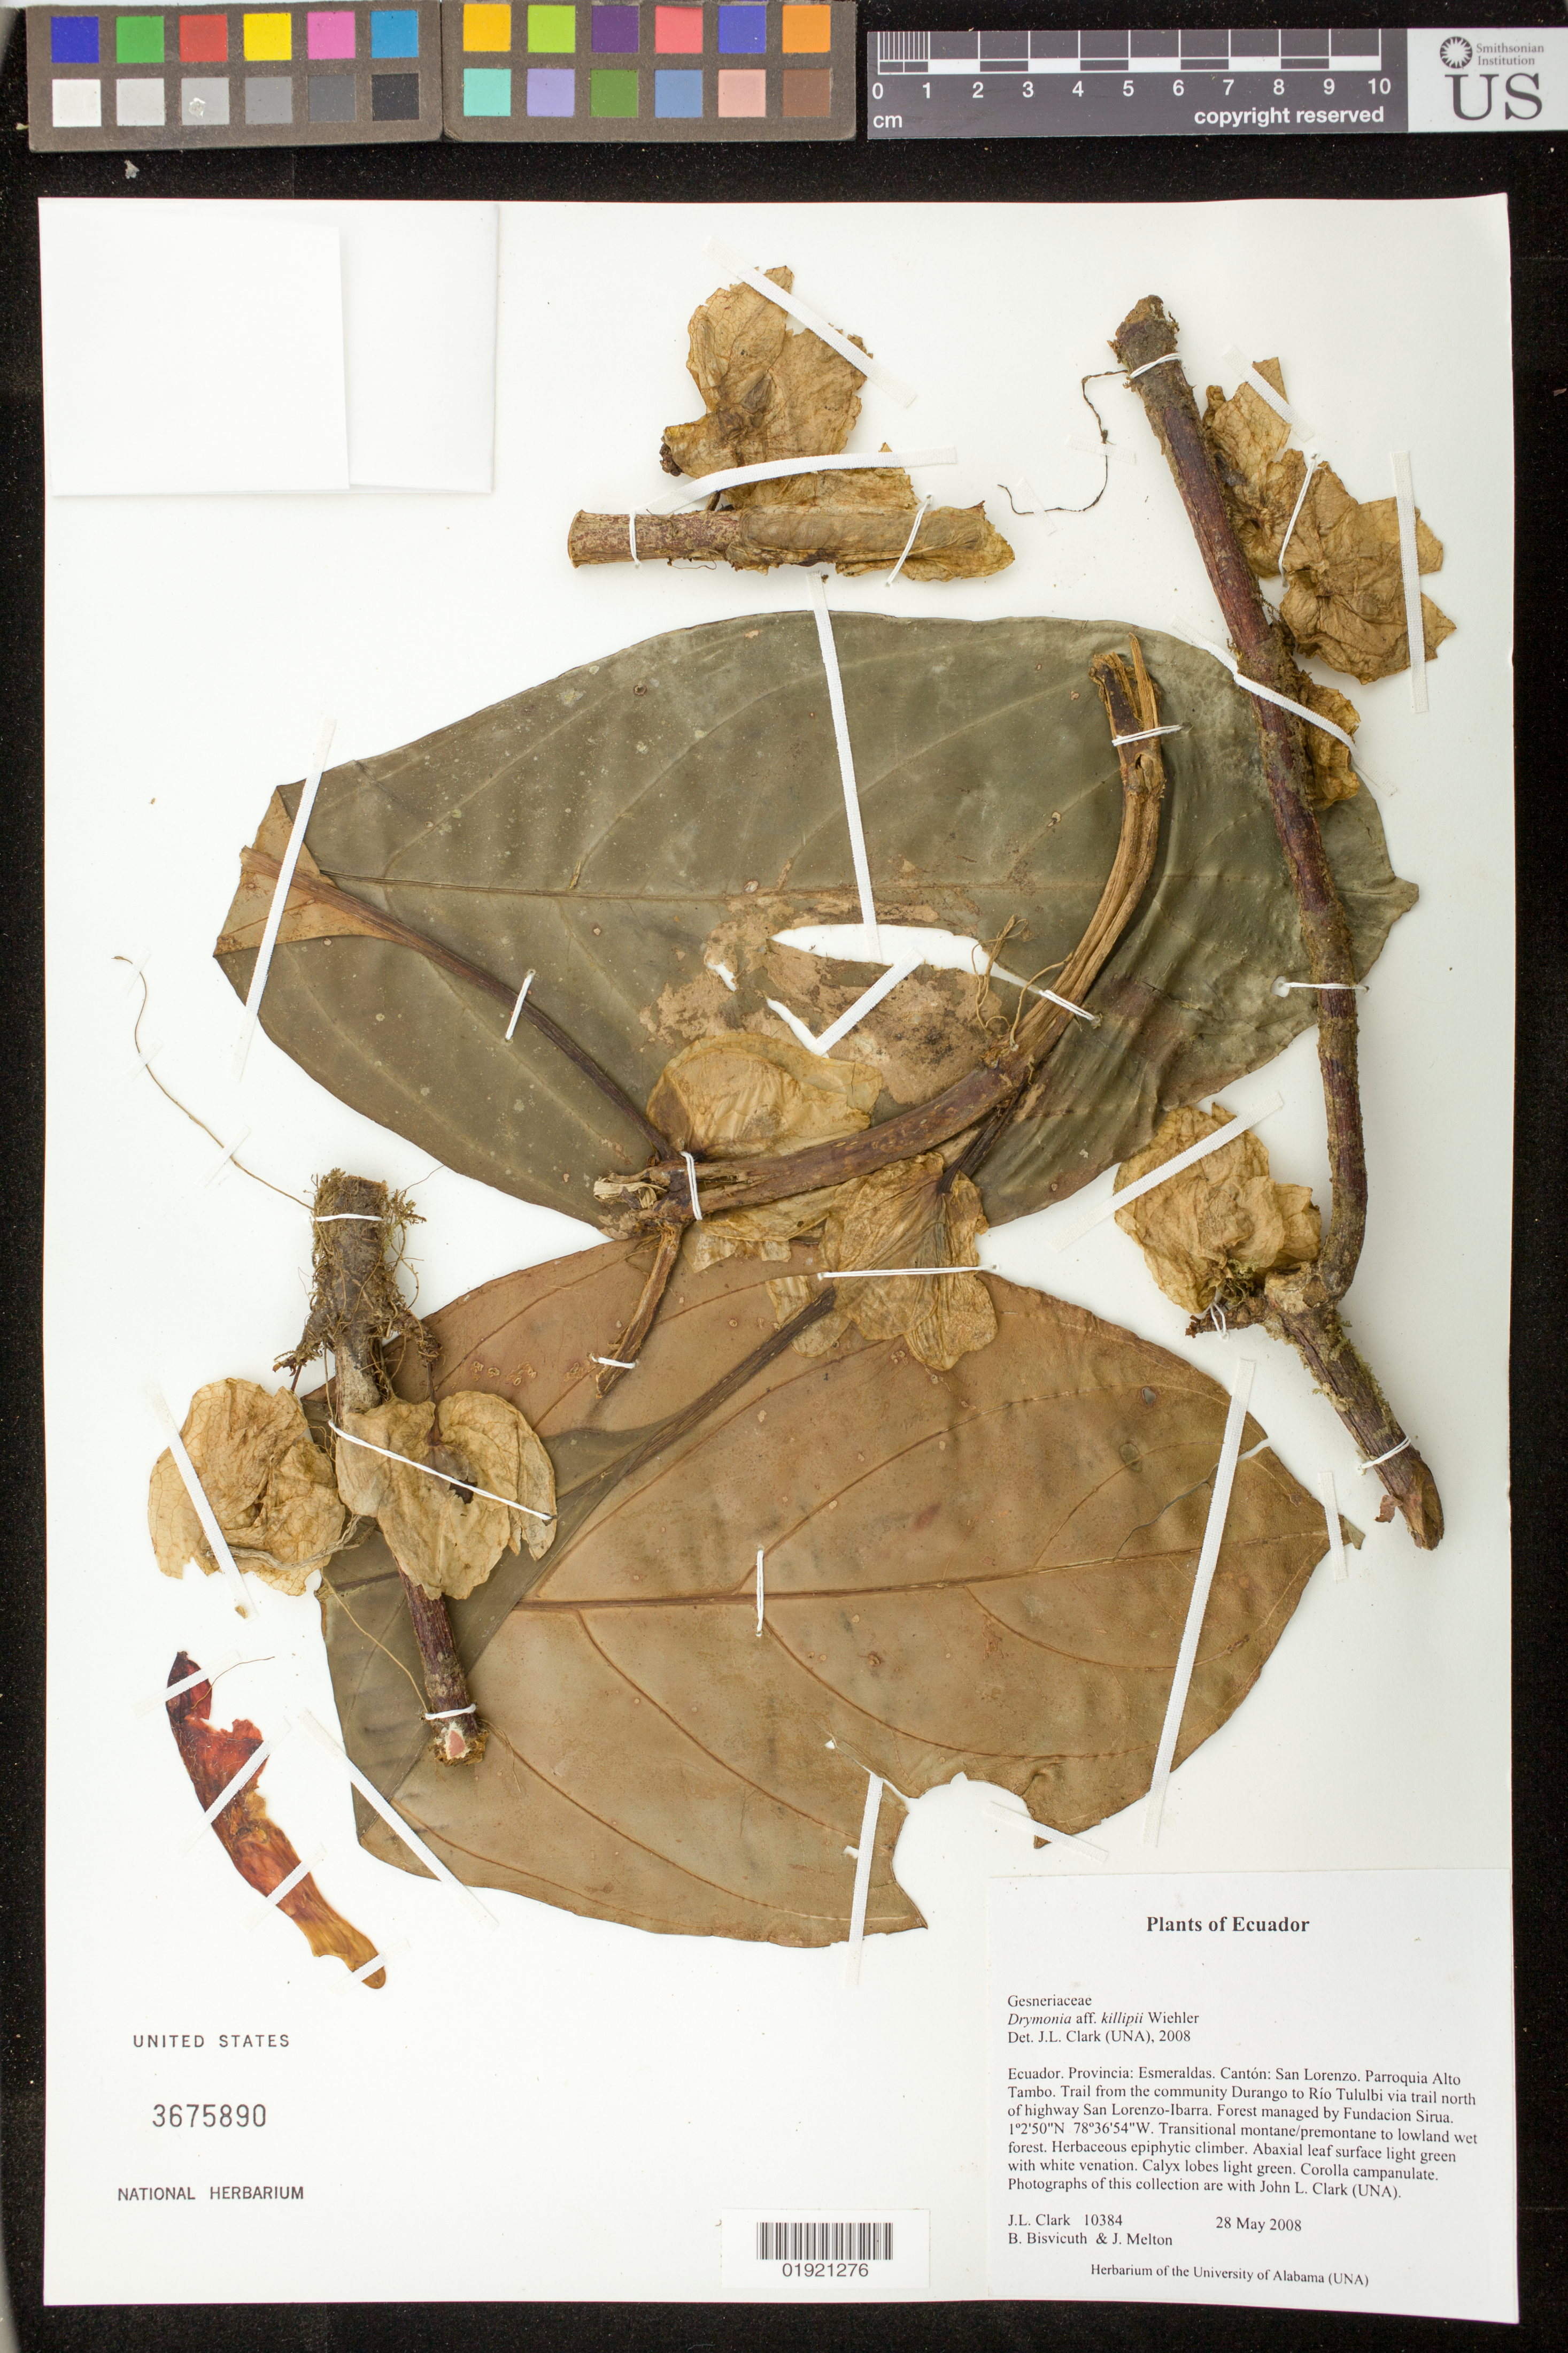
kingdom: Plantae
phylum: Tracheophyta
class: Magnoliopsida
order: Lamiales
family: Gesneriaceae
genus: Drymonia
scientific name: Drymonia killipii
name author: Wiehler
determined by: Clark, J. L.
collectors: J. L. Clark, B. Bisvicuth & J. Melton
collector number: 10384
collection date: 2008-05-28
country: Ecuador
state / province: Esmeraldas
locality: Canton: San Lorenzo. Parroquia Alto Tambo. Trail from the community Durango to Rio Tululbi via trail north of highway San Lorenzo-Ibarra. Forest managed by Fundacion Sirua.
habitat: Transitional montane/premontane to lowland wet forest.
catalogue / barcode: US 3675890